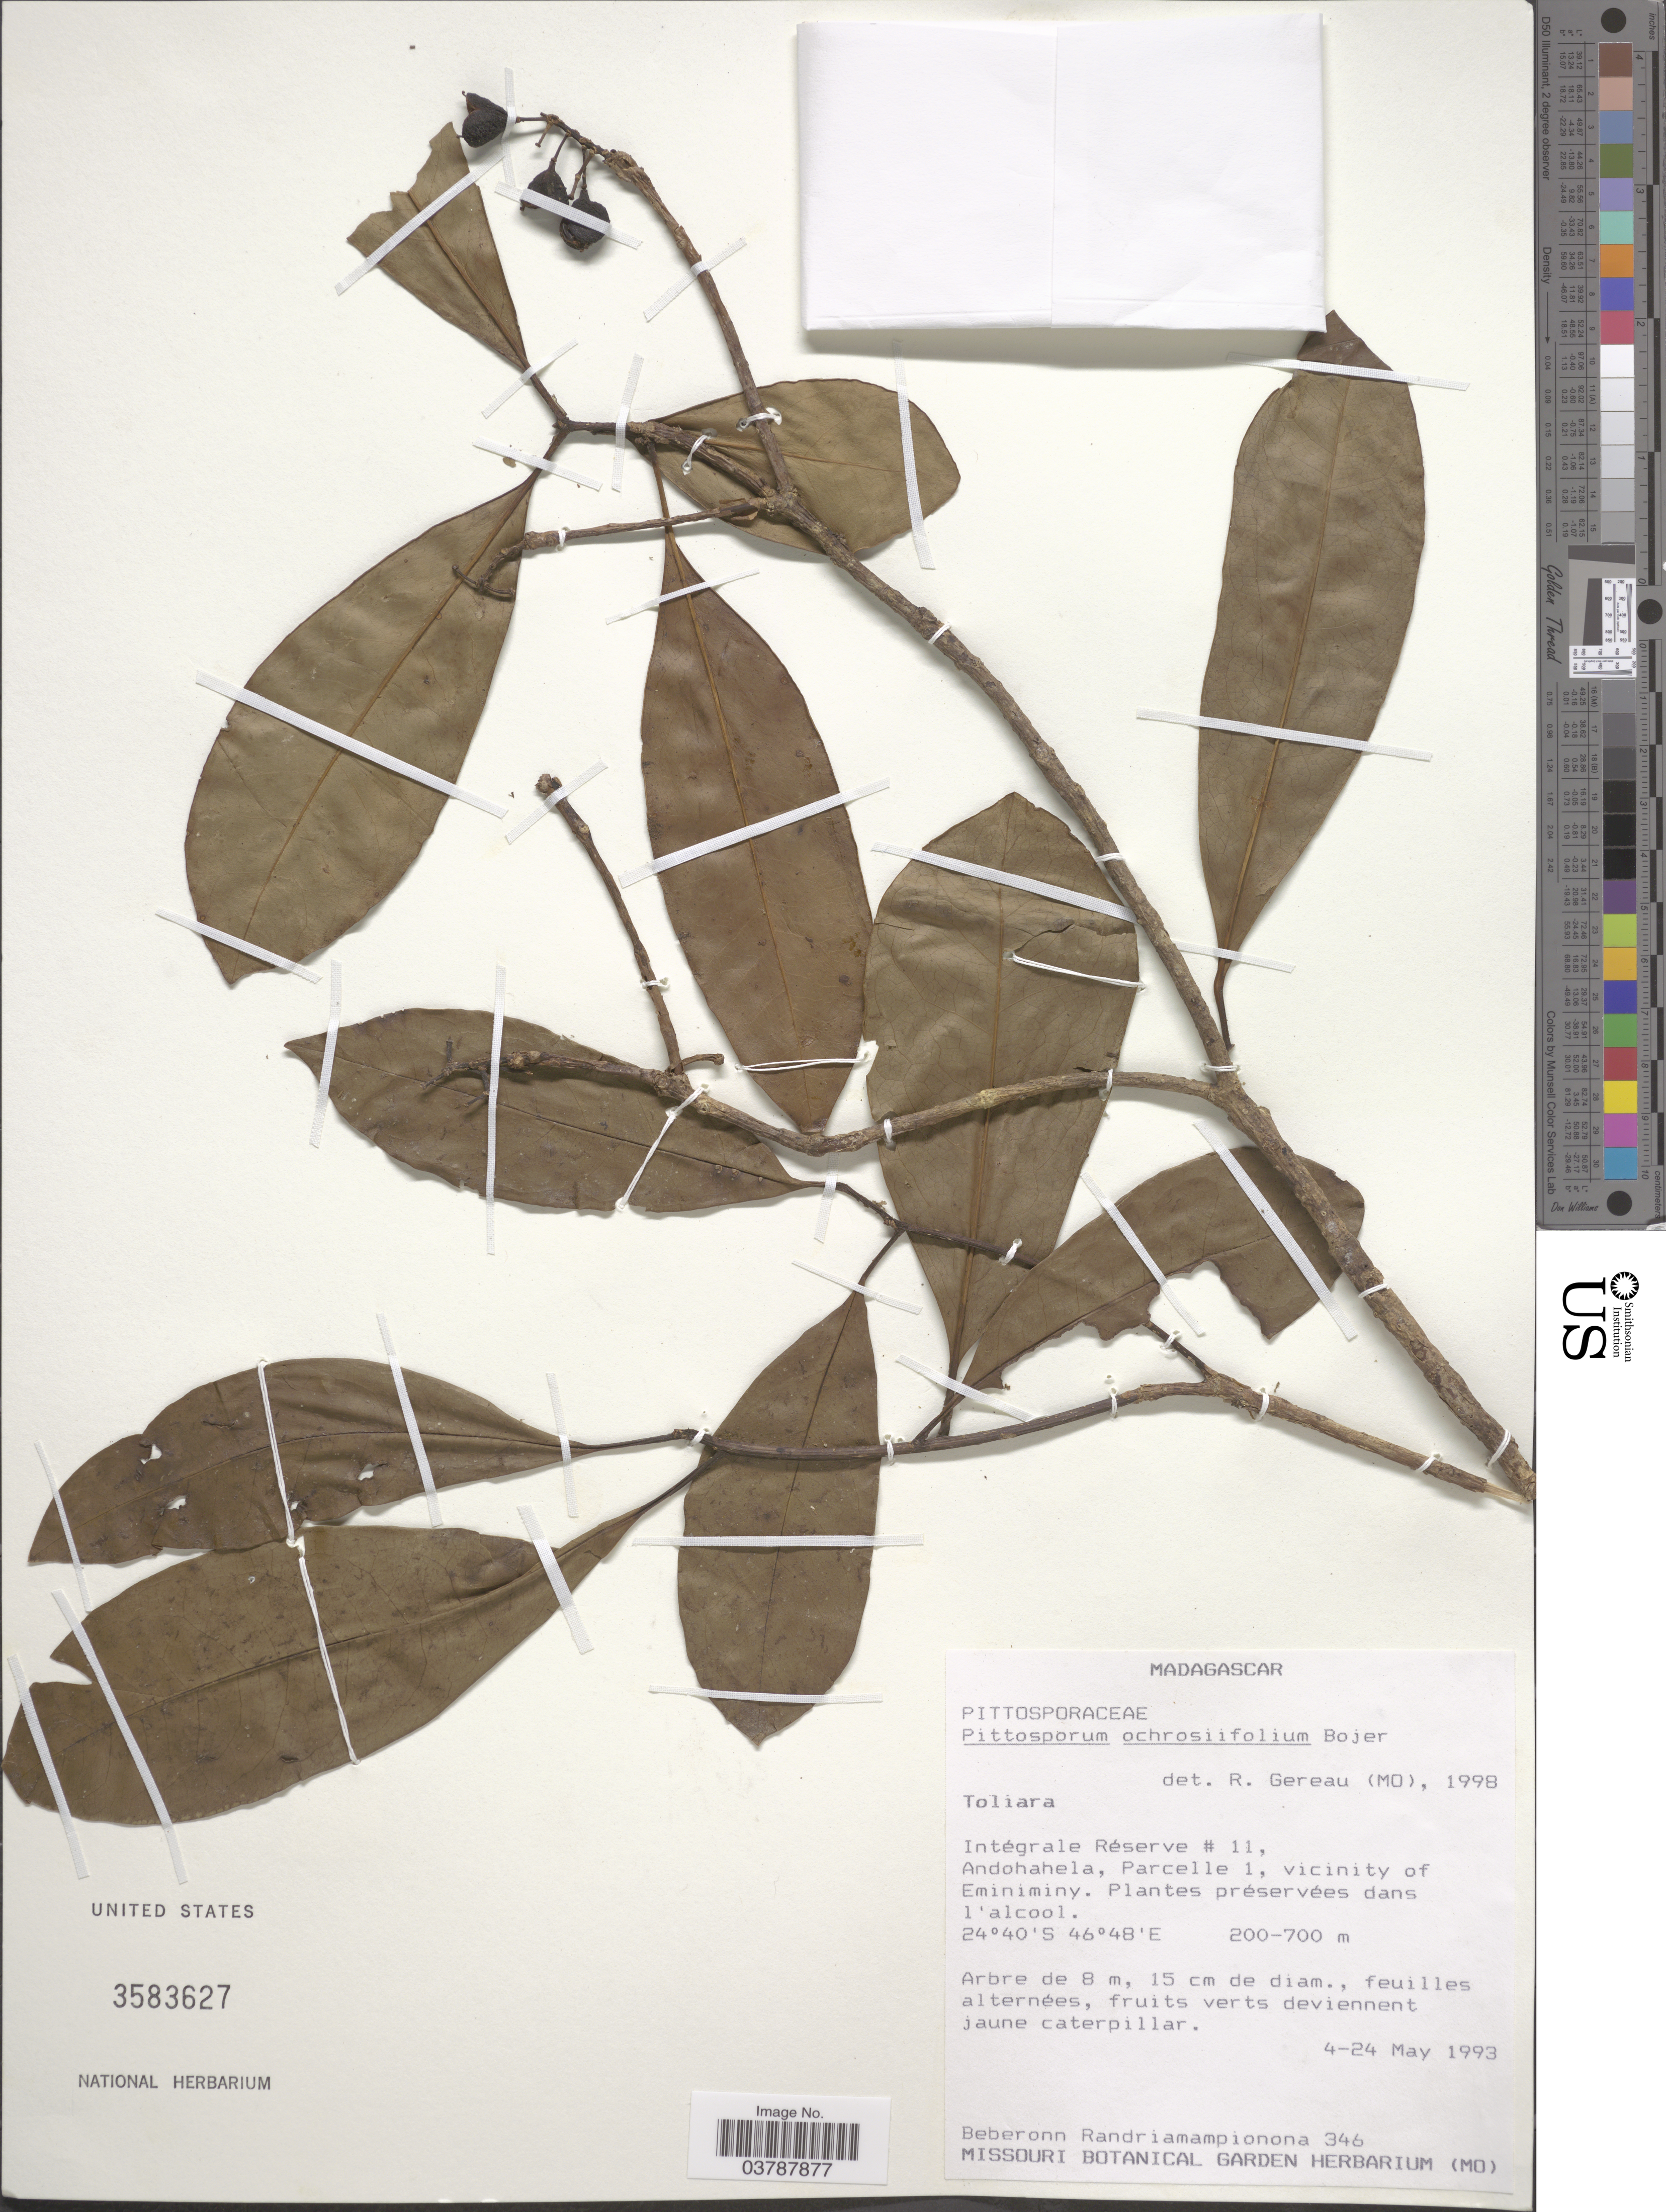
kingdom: Plantae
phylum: Tracheophyta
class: Magnoliopsida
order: Apiales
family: Pittosporaceae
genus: Pittosporum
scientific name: Pittosporum ochrosiifolium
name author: Bojer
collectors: B. Randriamampionona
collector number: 346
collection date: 1993-05-04/1993-05-24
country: Madagascar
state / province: Anosy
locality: Intégrale Réserve #11, Andohahela, Parcelle 1, vicinity of Eminiminy.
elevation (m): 100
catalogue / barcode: US 3583627